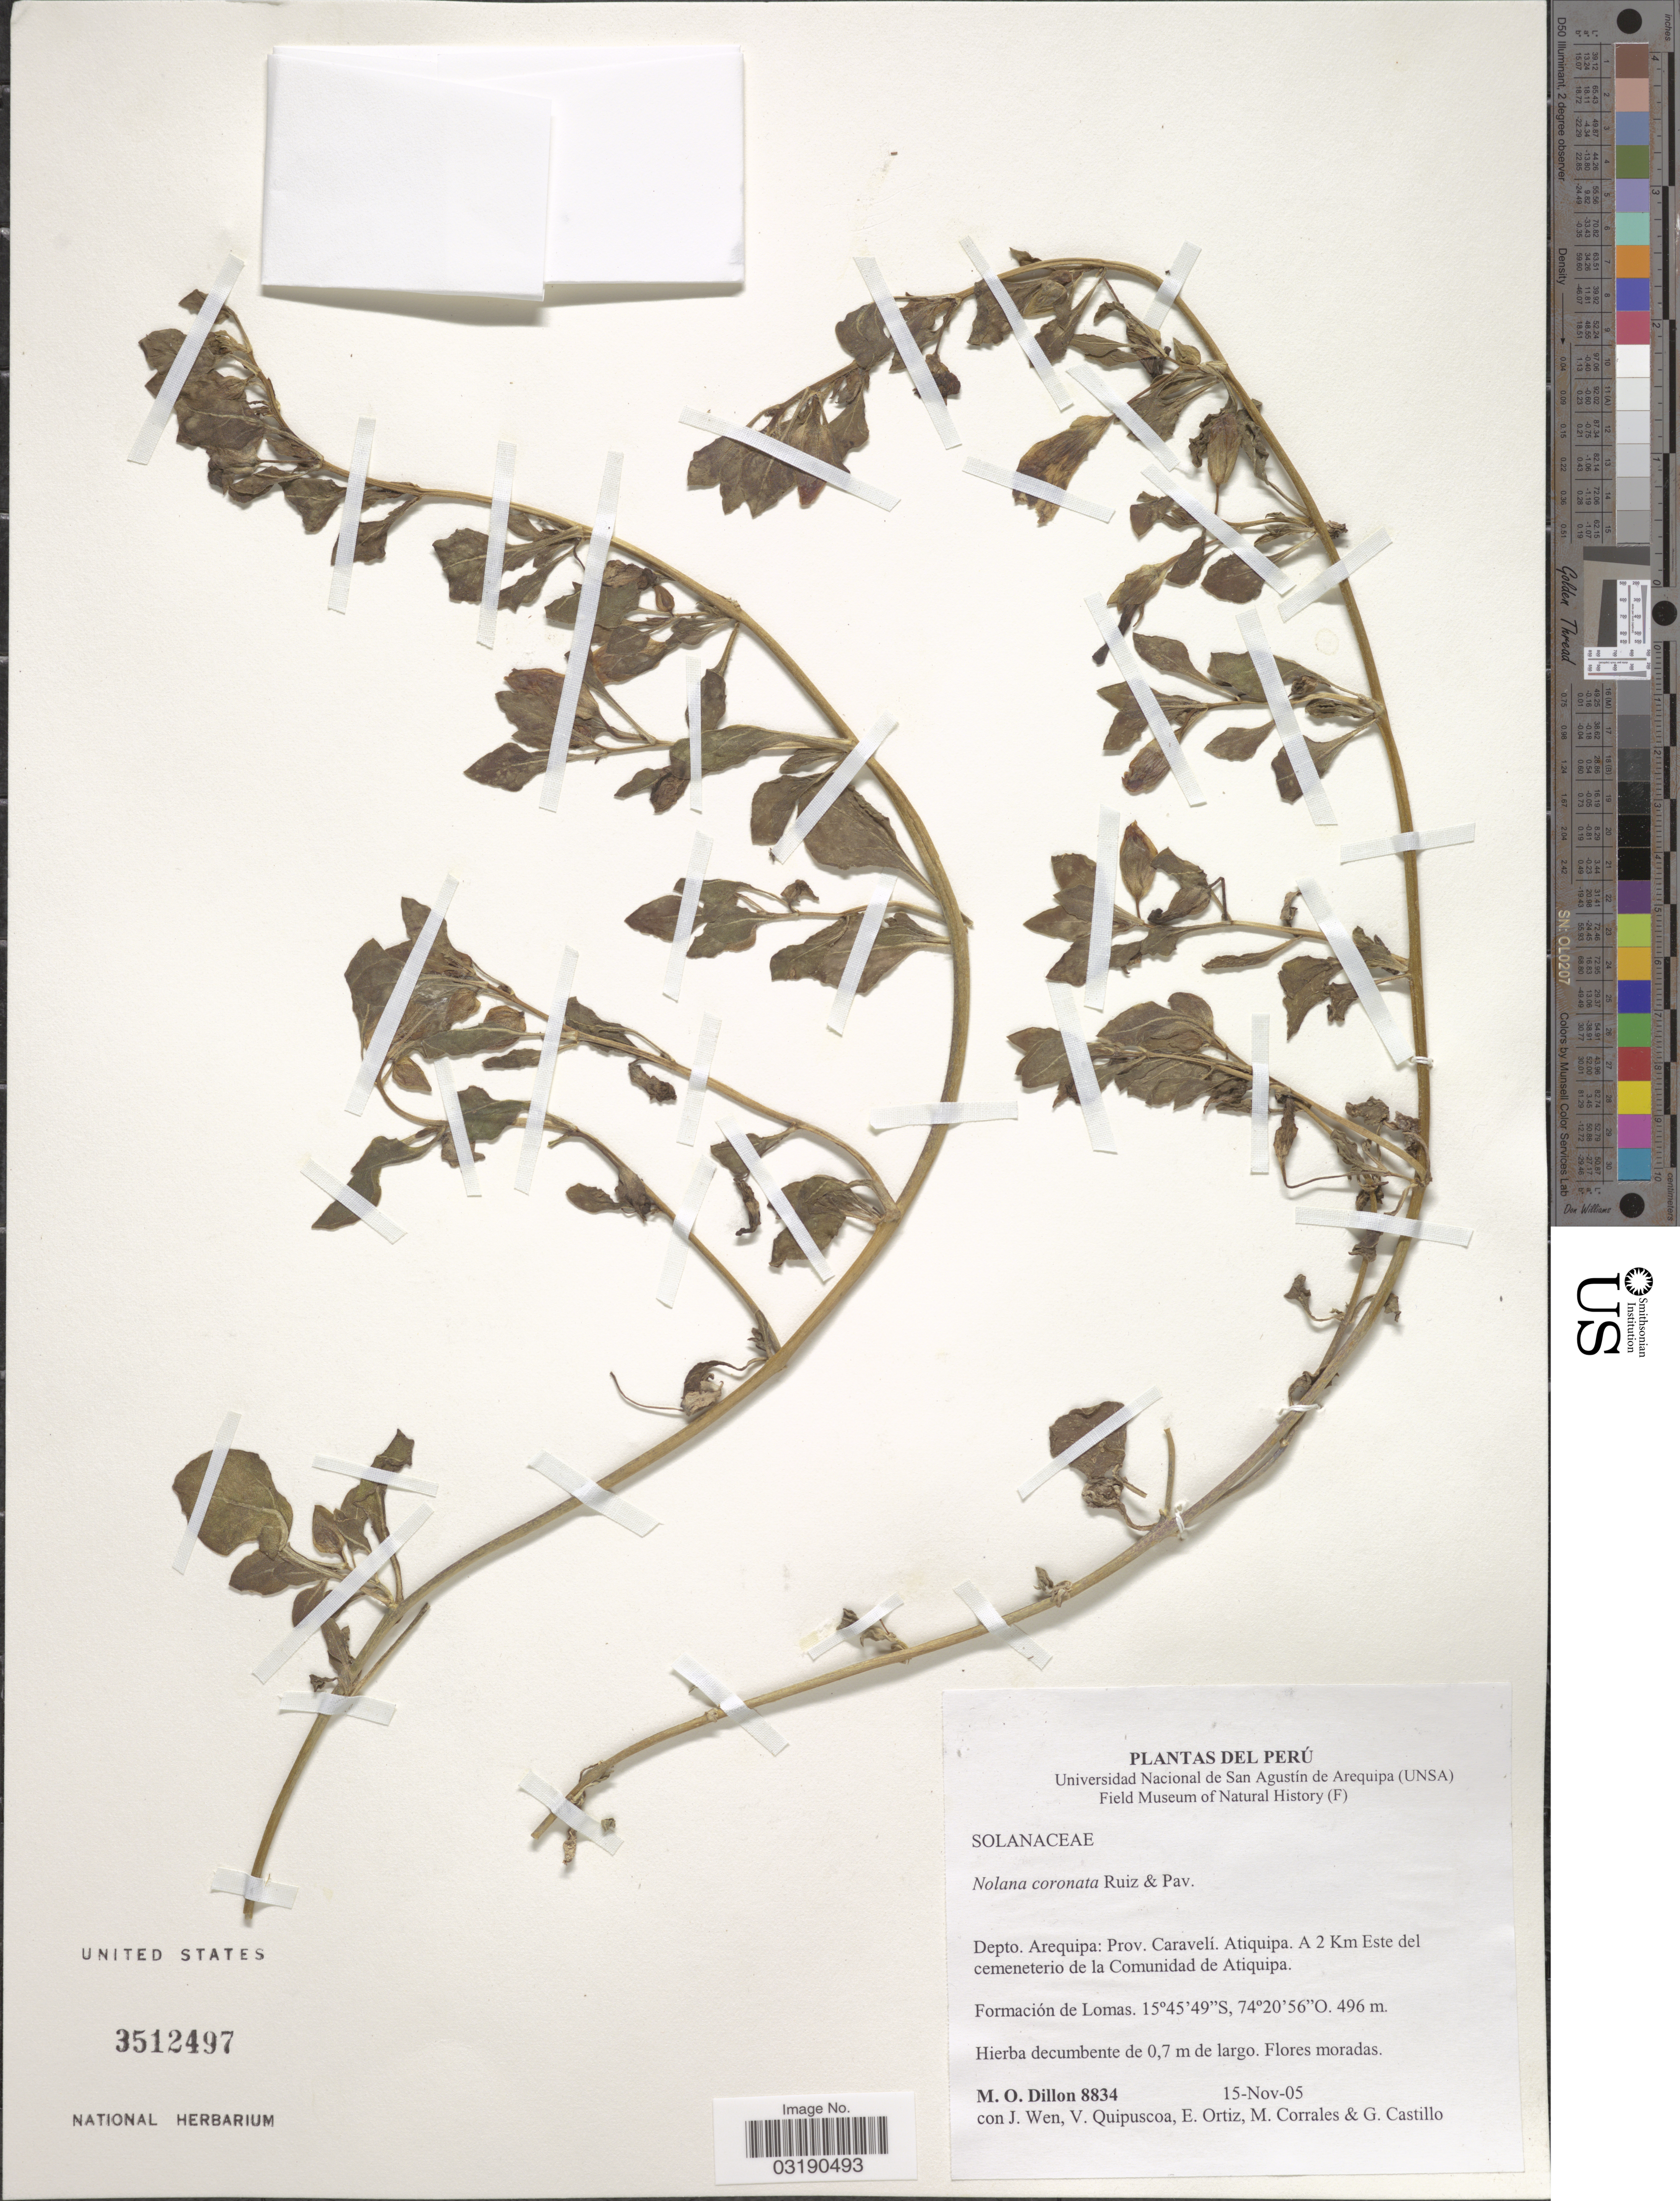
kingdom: Plantae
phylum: Tracheophyta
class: Magnoliopsida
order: Solanales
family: Solanaceae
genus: Nolana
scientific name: Nolana coronata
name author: Ruiz & Pav.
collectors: M. O. Dillon, J. Wen, V. Quipuscoa, E. Ortiz & et al.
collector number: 8834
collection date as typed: Transcribed d/m/y: 15/11/5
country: Peru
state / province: Arequipa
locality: Depto. Arequipa: Prov. Caravelí. Atiquipa. A 2 Km Este del cemeneterio de la Comunidad de Atiquipa.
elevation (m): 496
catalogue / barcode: US 3512497